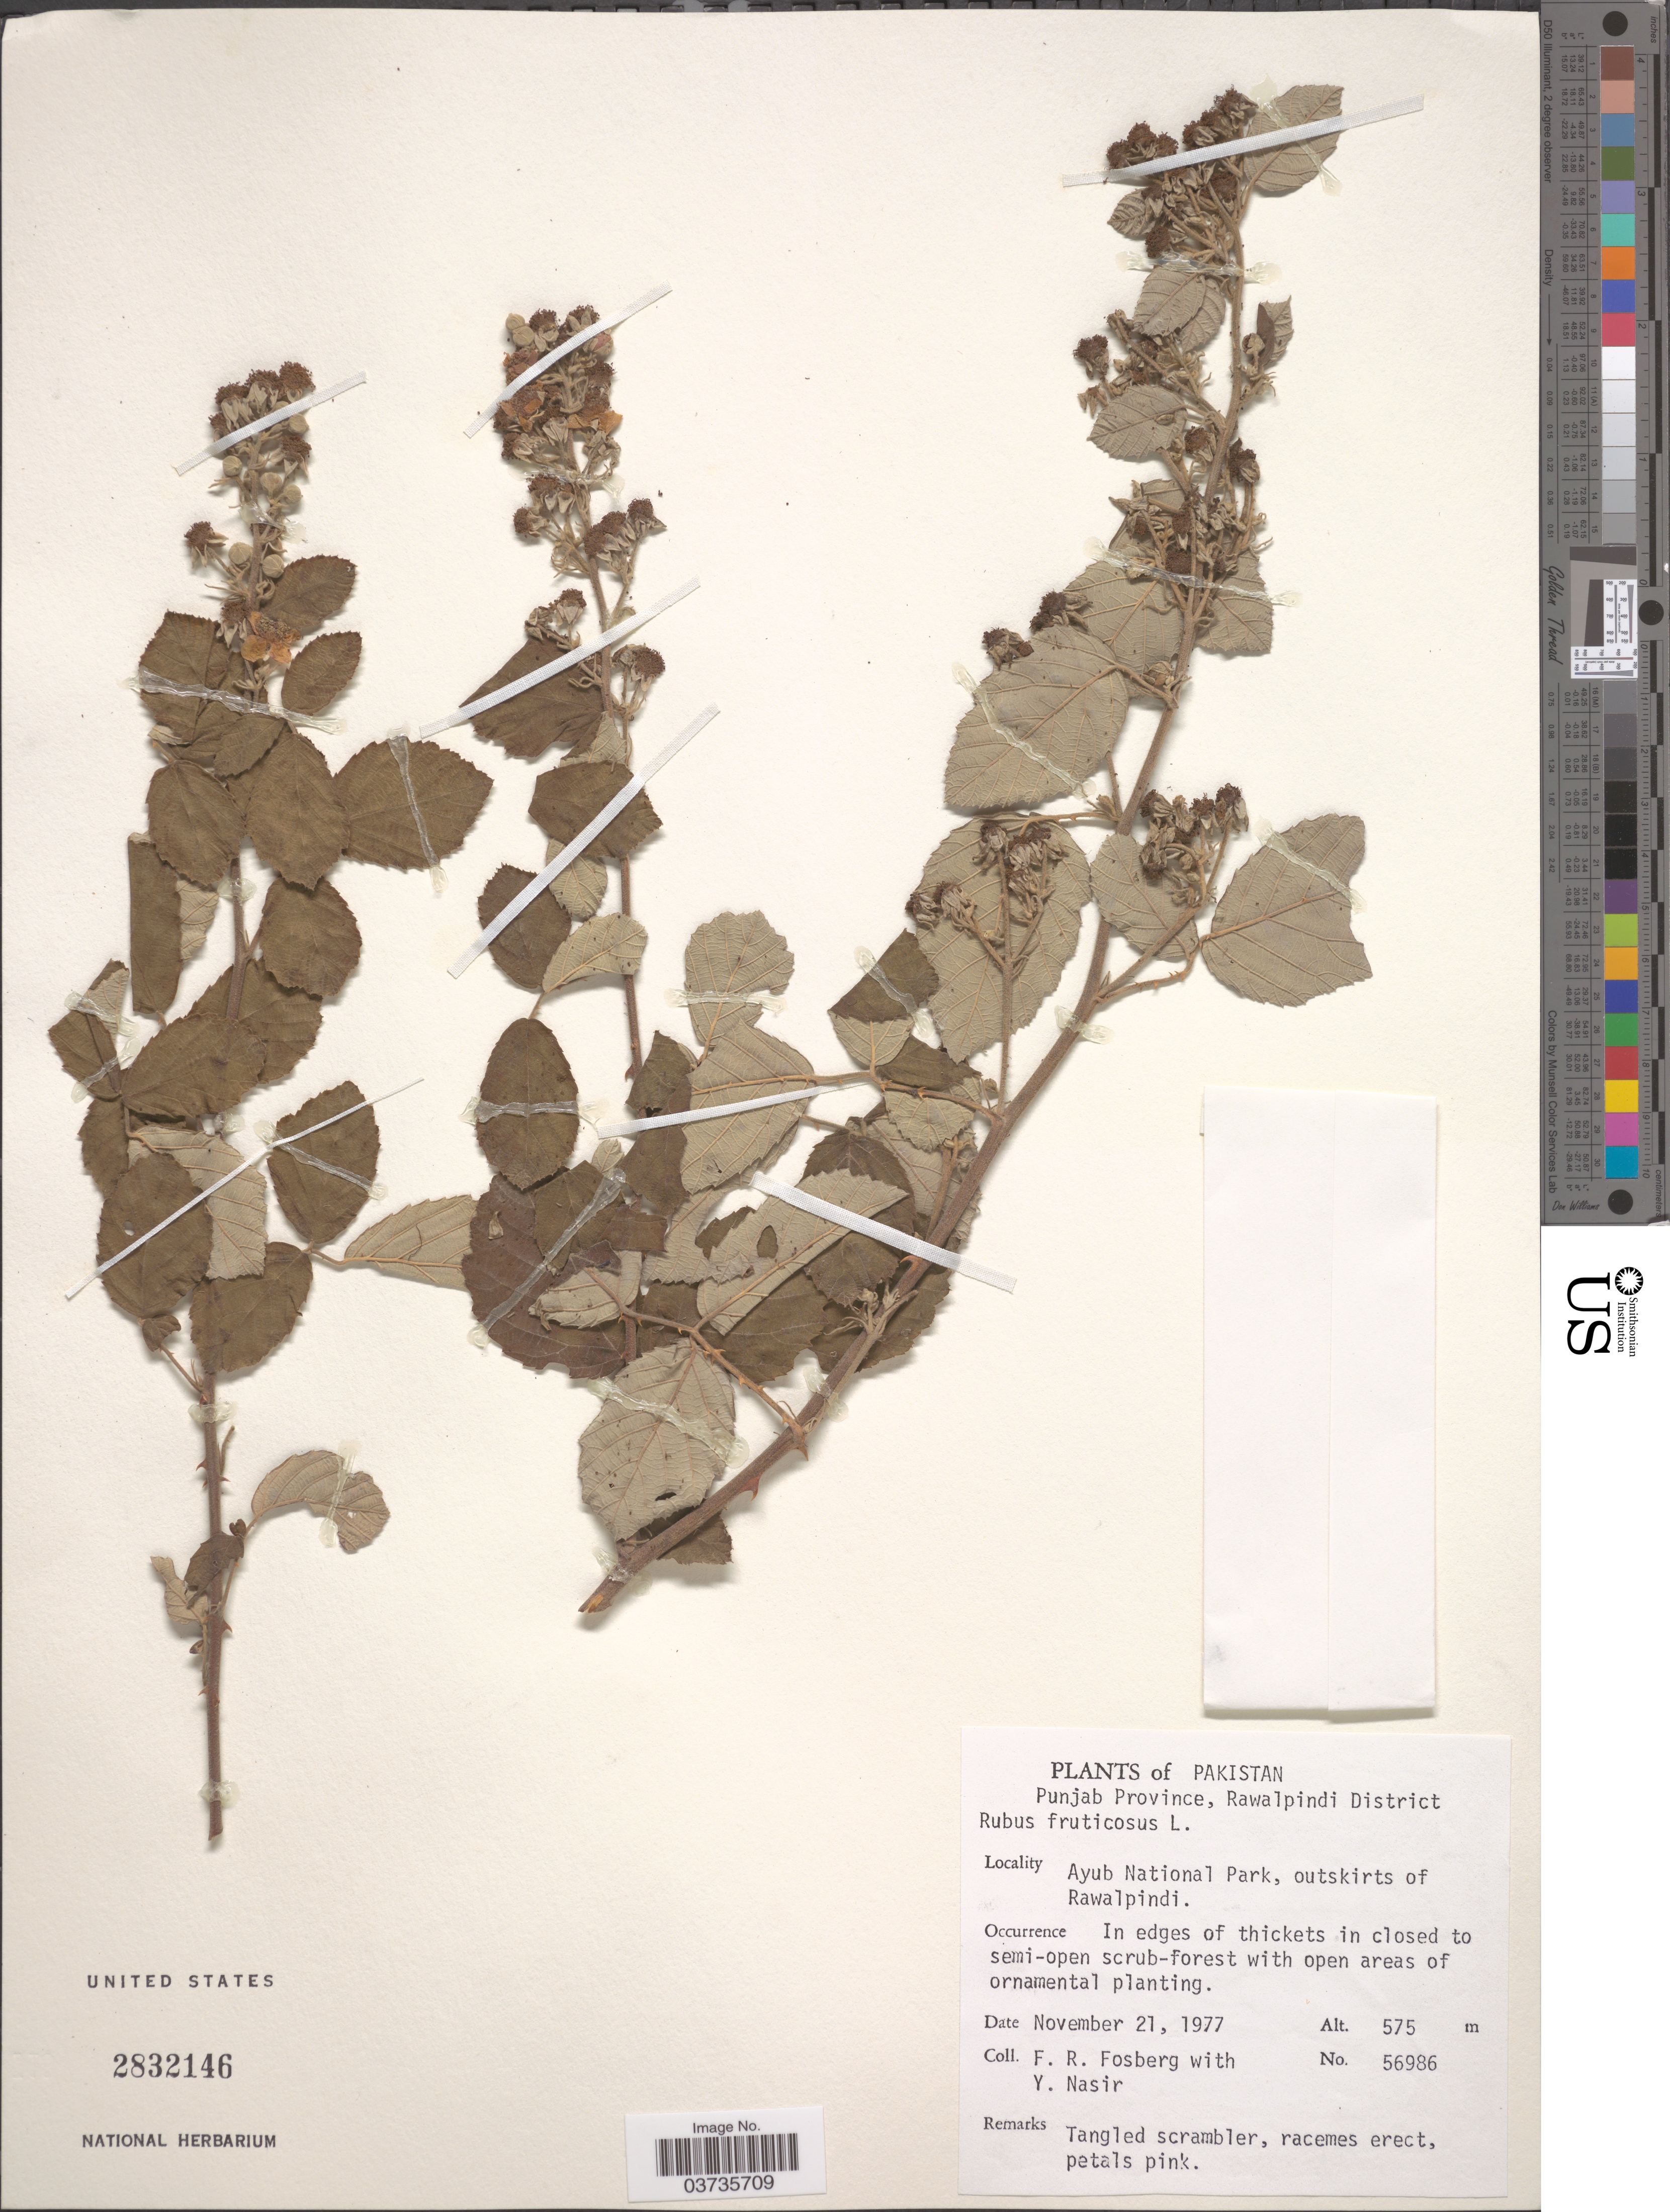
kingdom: Plantae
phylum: Tracheophyta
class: Magnoliopsida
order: Rosales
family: Rosaceae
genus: Rubus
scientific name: Rubus fruticosus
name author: L.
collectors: F. R. Fosberg & Y. Nasir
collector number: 56986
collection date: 1977-11-21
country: Pakistan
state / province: Punjab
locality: Rawalpindi District, Ayub National Park, outskirts of Rawalpindi.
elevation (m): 575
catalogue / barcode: US 2832146